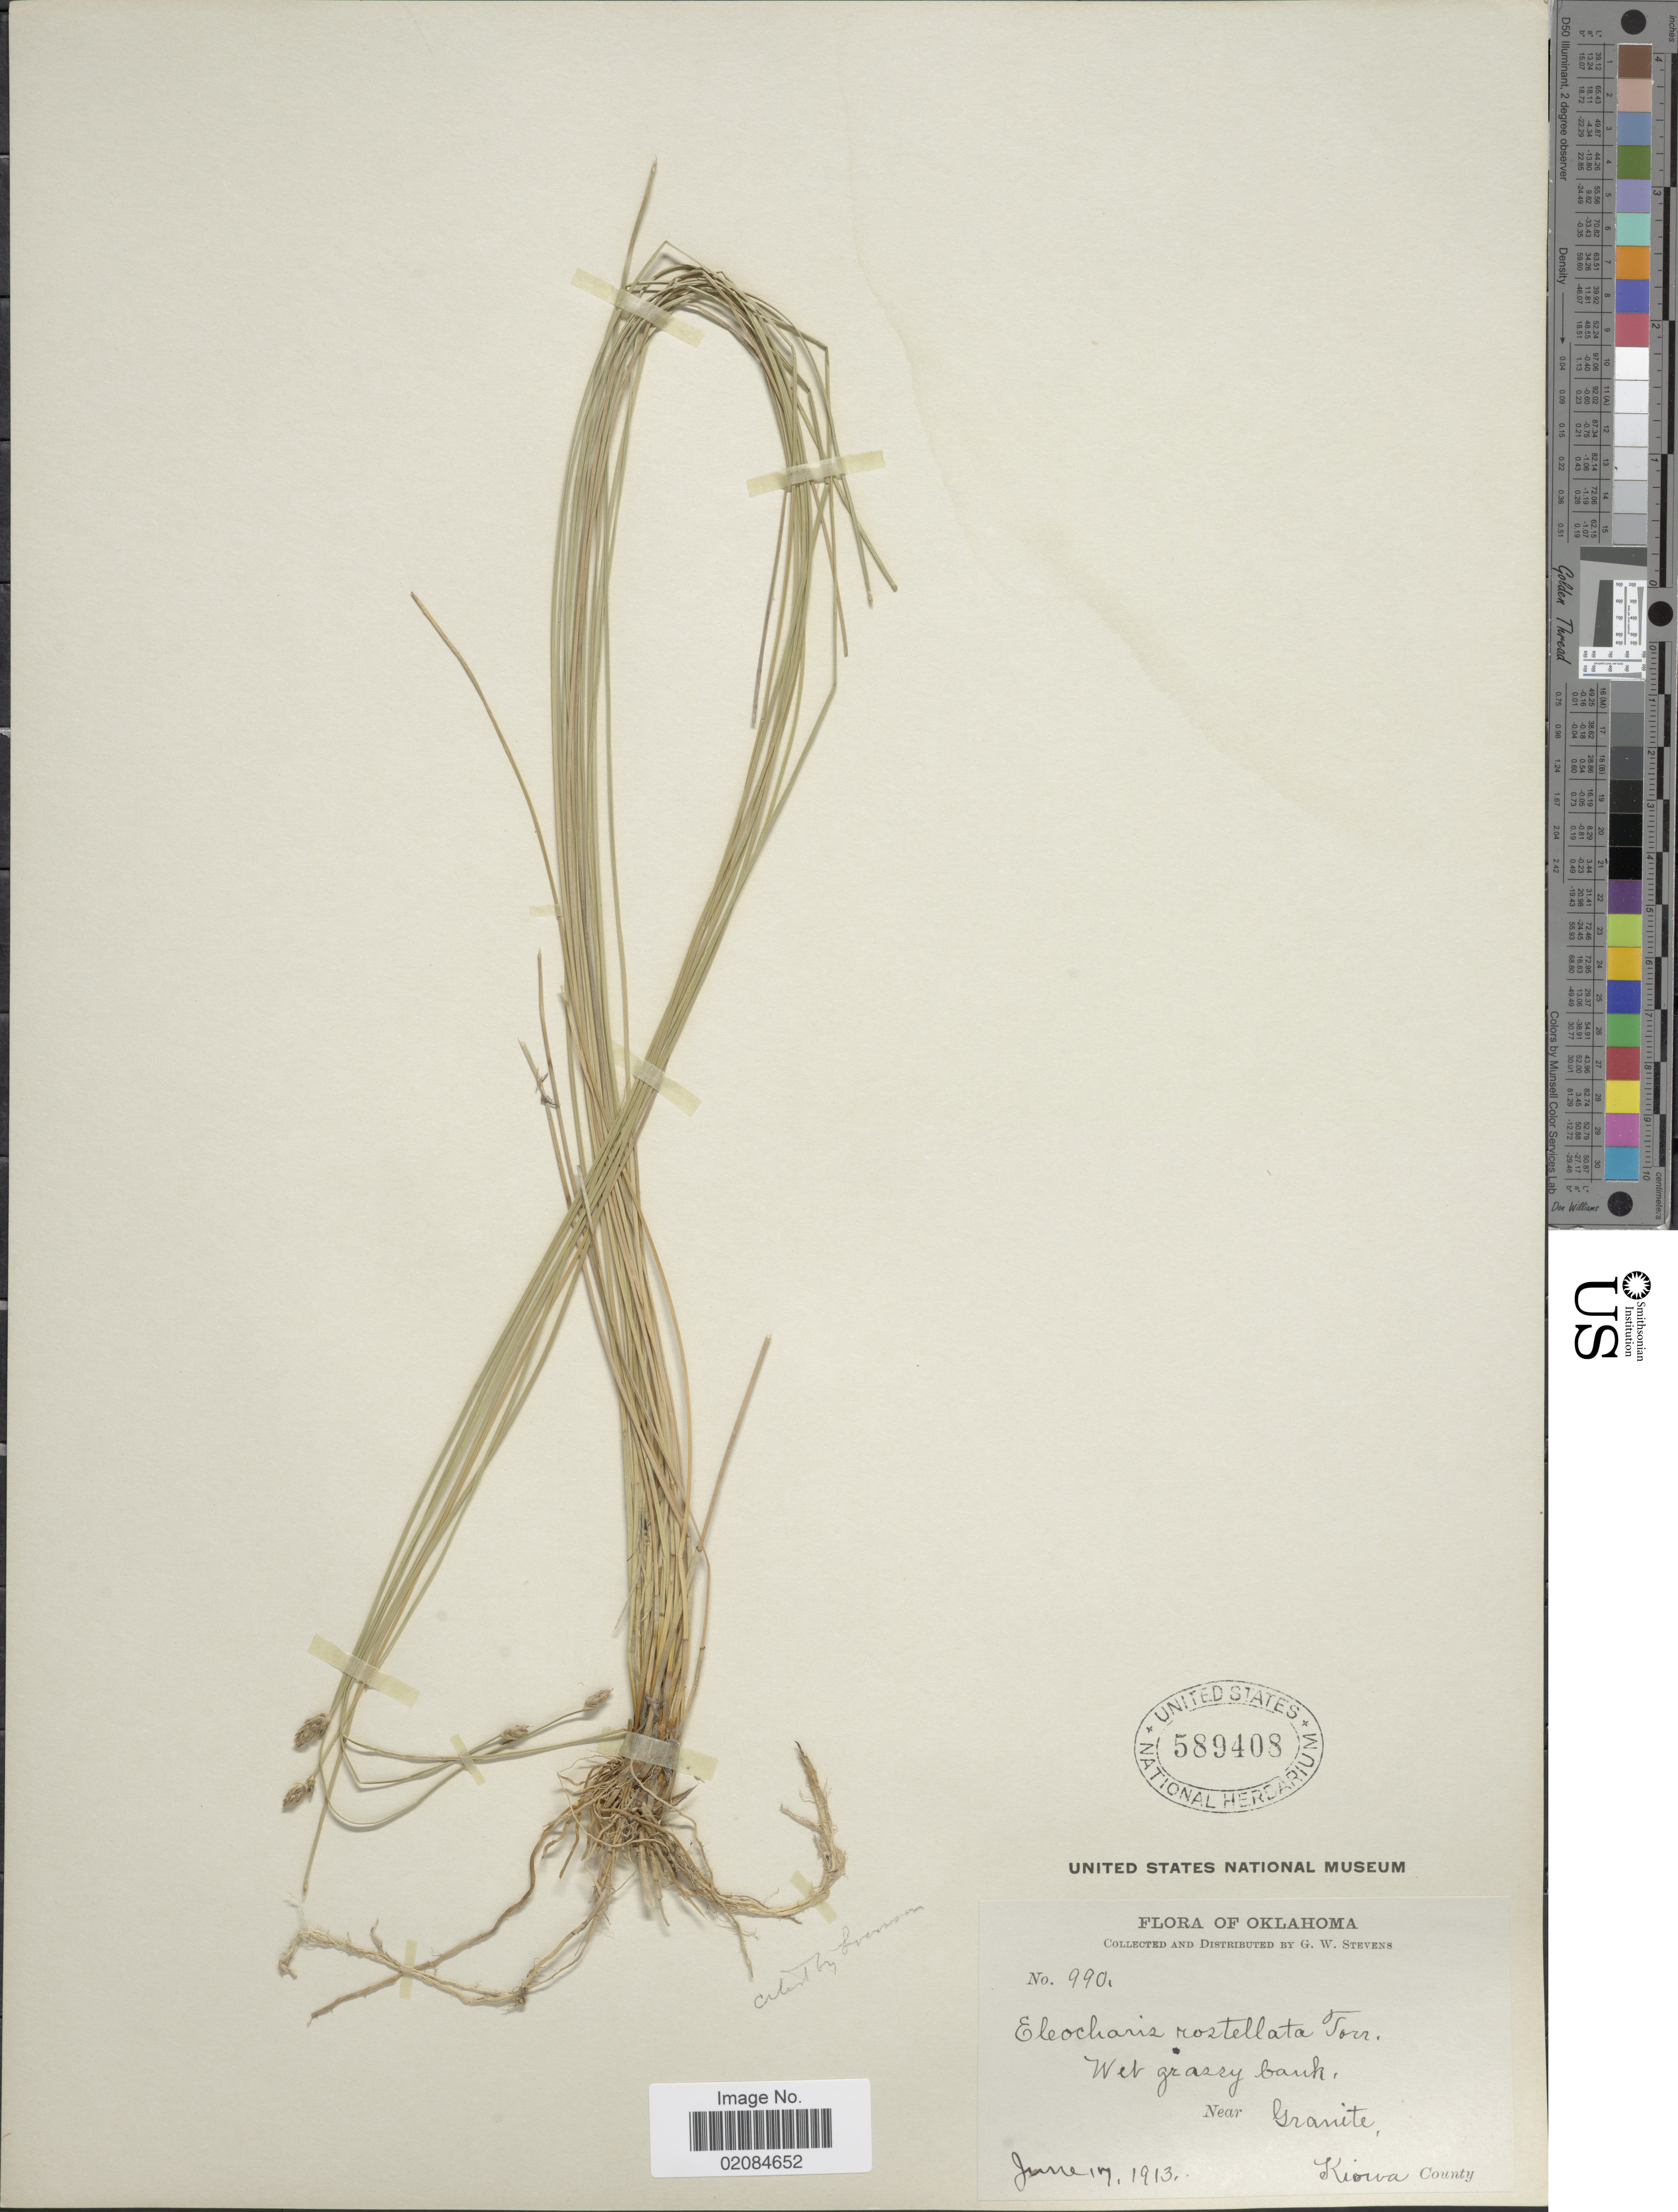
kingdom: Plantae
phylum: Tracheophyta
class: Liliopsida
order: Poales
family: Cyperaceae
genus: Eleocharis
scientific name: Eleocharis rostellata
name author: (Torr.) Torr.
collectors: G. W. Stevens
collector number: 990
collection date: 1913-06-17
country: United States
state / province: Oklahoma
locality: Wet grassy bank, Near Granite, Kiowa County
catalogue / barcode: US 589408